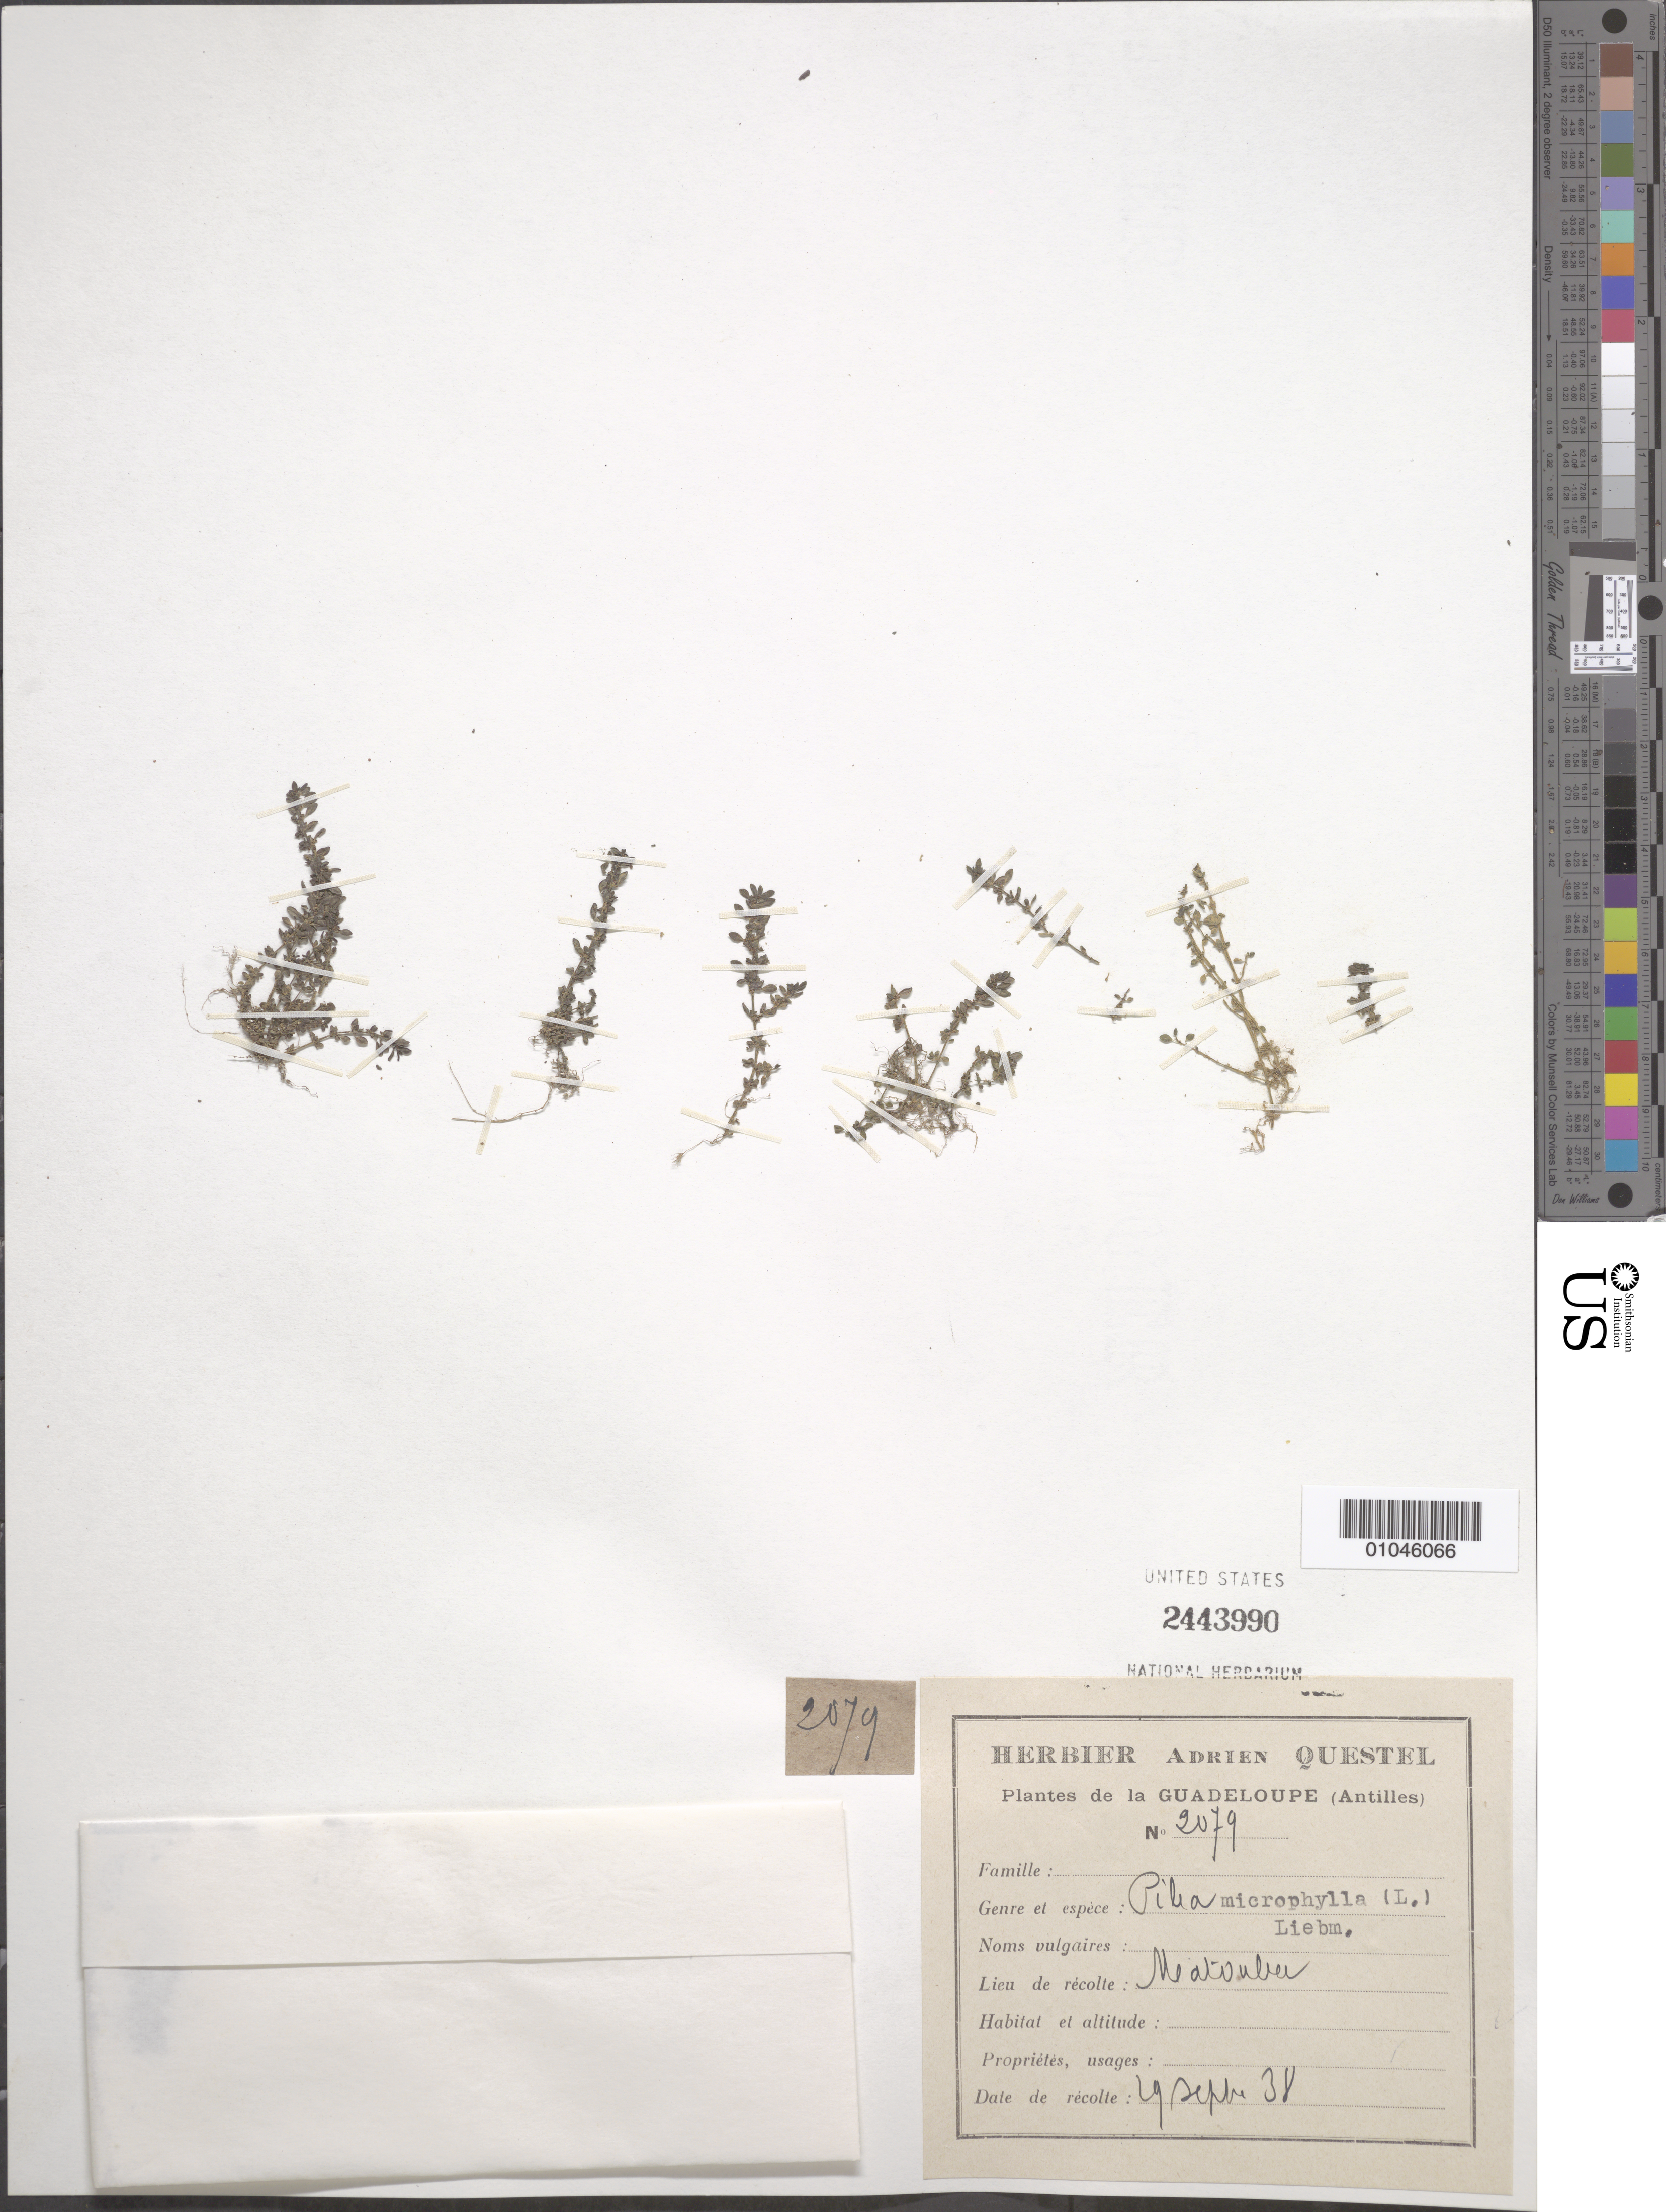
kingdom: Plantae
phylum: Tracheophyta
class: Magnoliopsida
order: Rosales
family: Urticaceae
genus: Pilea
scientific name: Pilea microphylla var. microphylla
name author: (L.) Liebm.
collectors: A. Questel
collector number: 2079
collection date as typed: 19 Sep 1938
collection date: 1938-09-19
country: Guadeloupe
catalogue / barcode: US 2443990